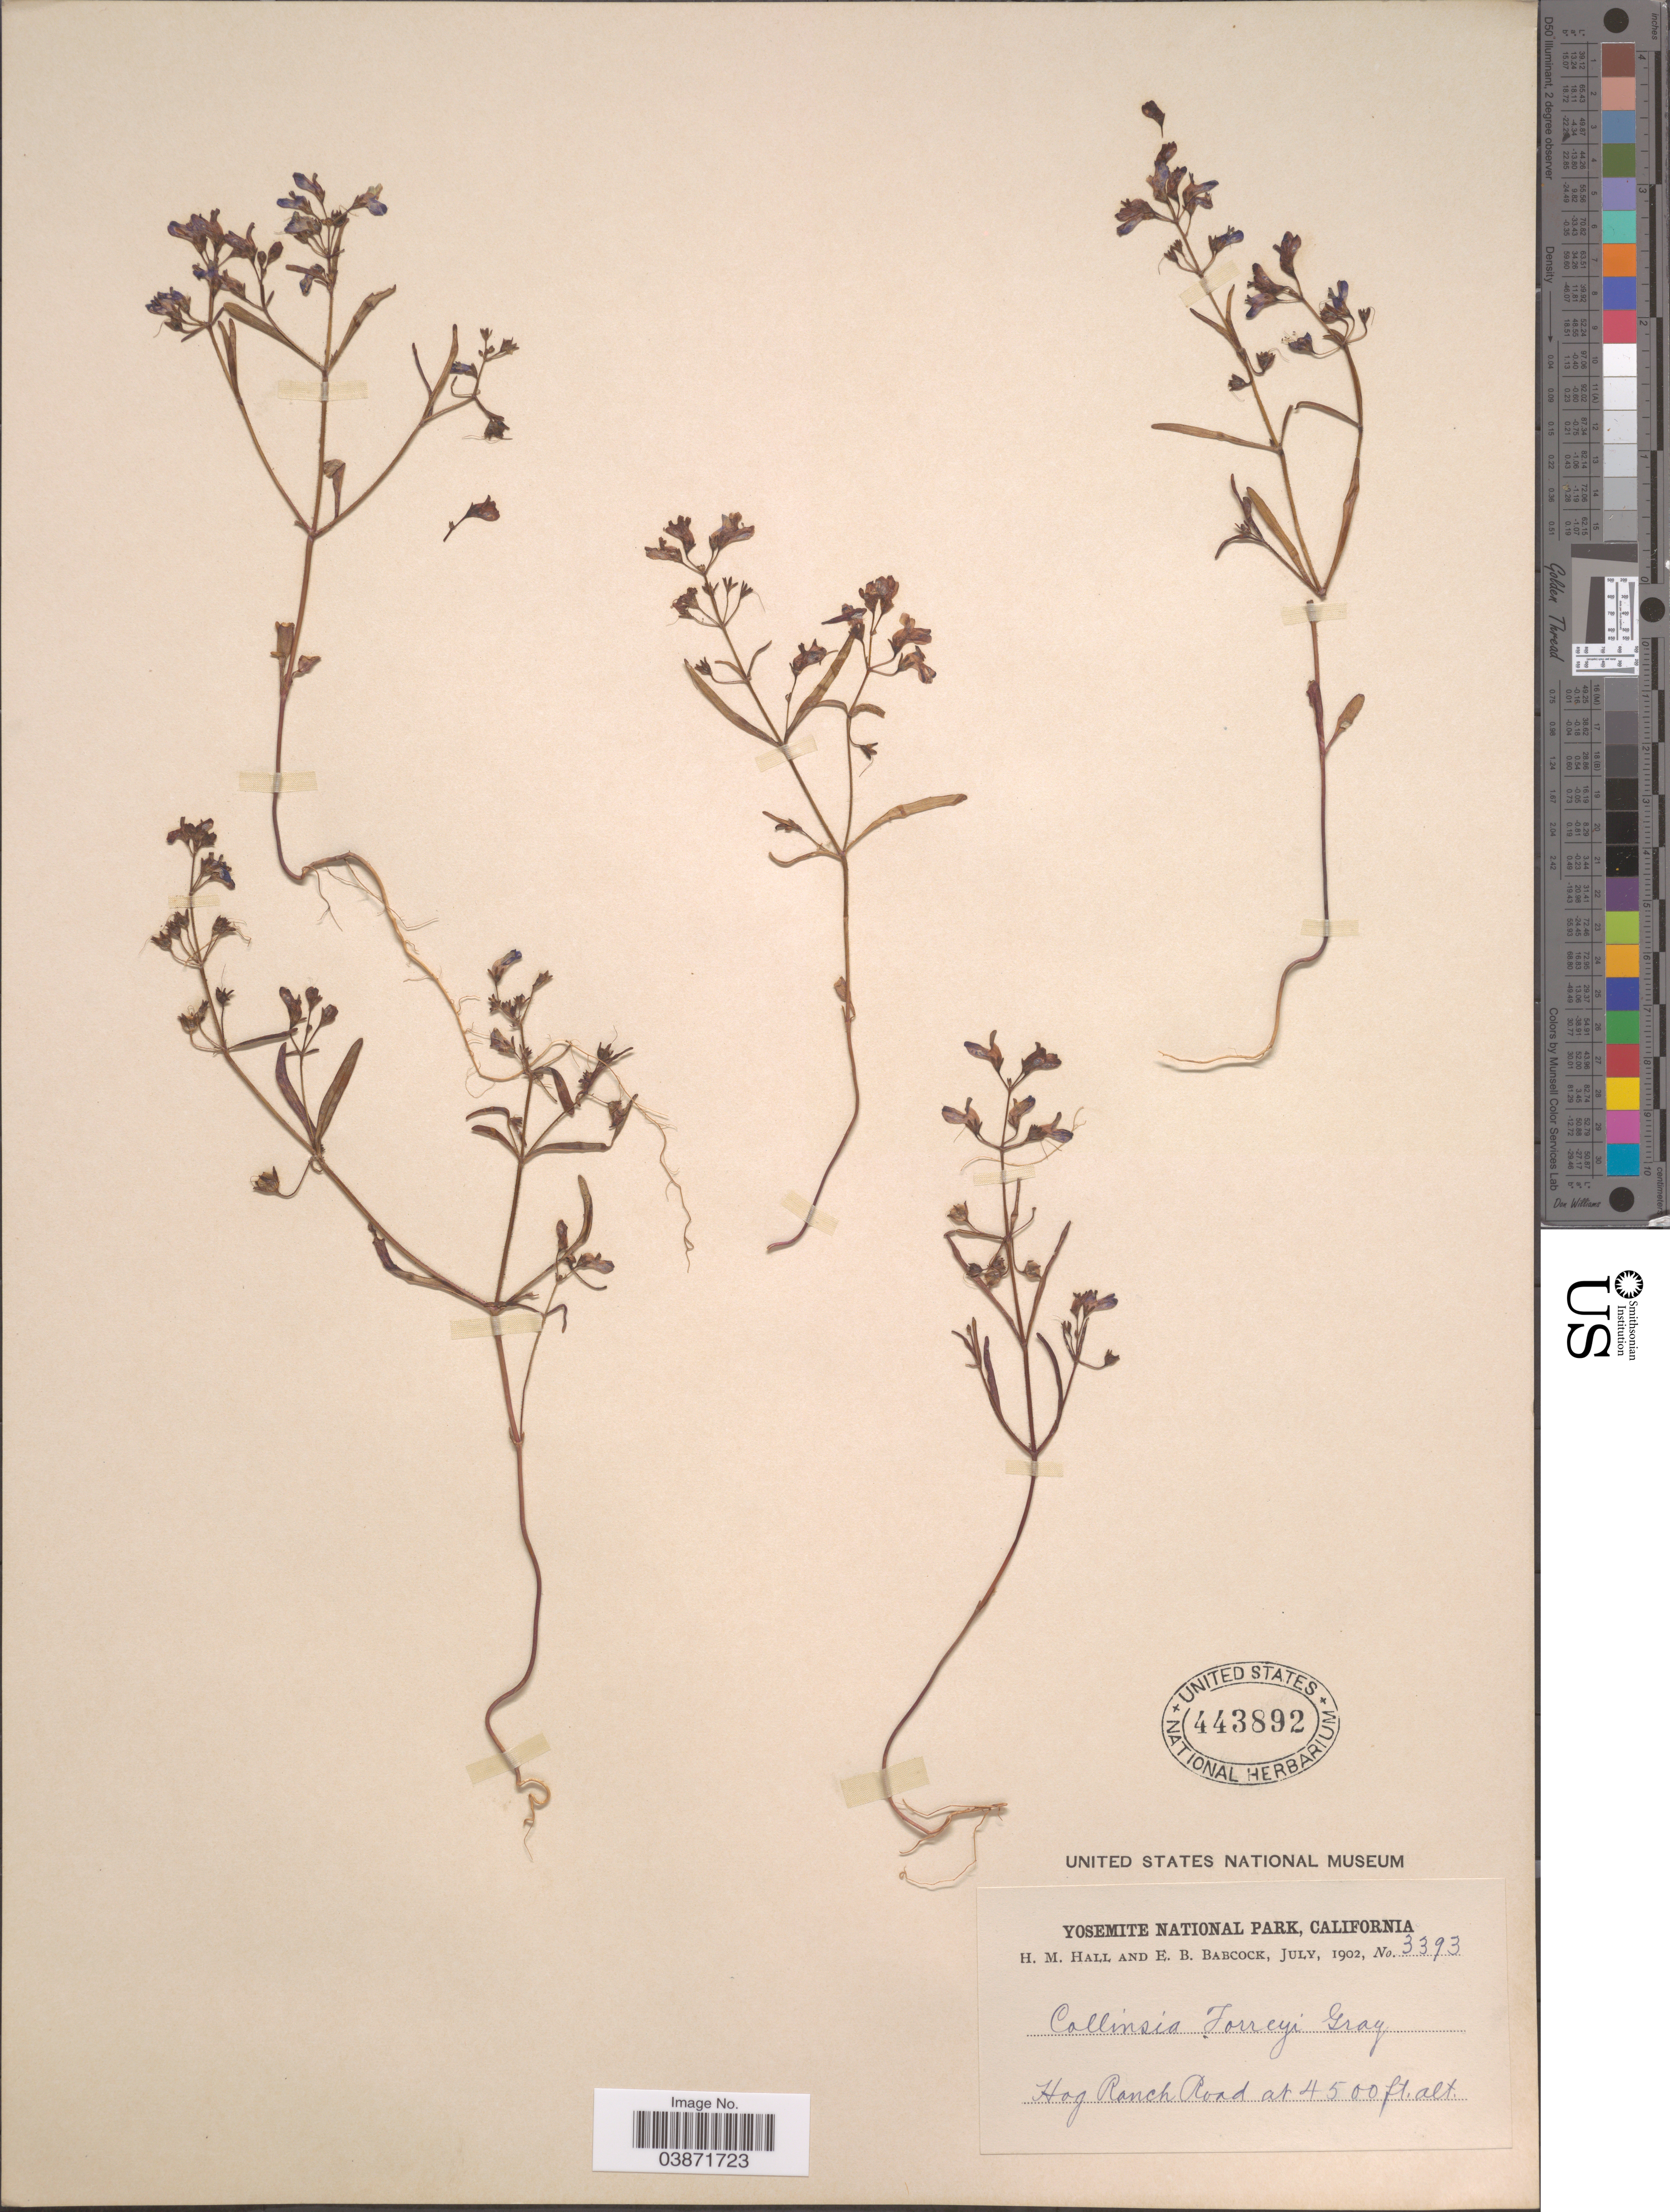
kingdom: Plantae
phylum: Tracheophyta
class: Magnoliopsida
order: Lamiales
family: Plantaginaceae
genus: Collinsia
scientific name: Collinsia torreyi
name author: A. Gray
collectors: H. M. Hall & E. B. Babcock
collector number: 3393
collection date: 1903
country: United States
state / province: California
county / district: Mariposa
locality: Yosemite National Park. Hog Ranch Road.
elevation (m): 1372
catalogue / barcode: US 443892